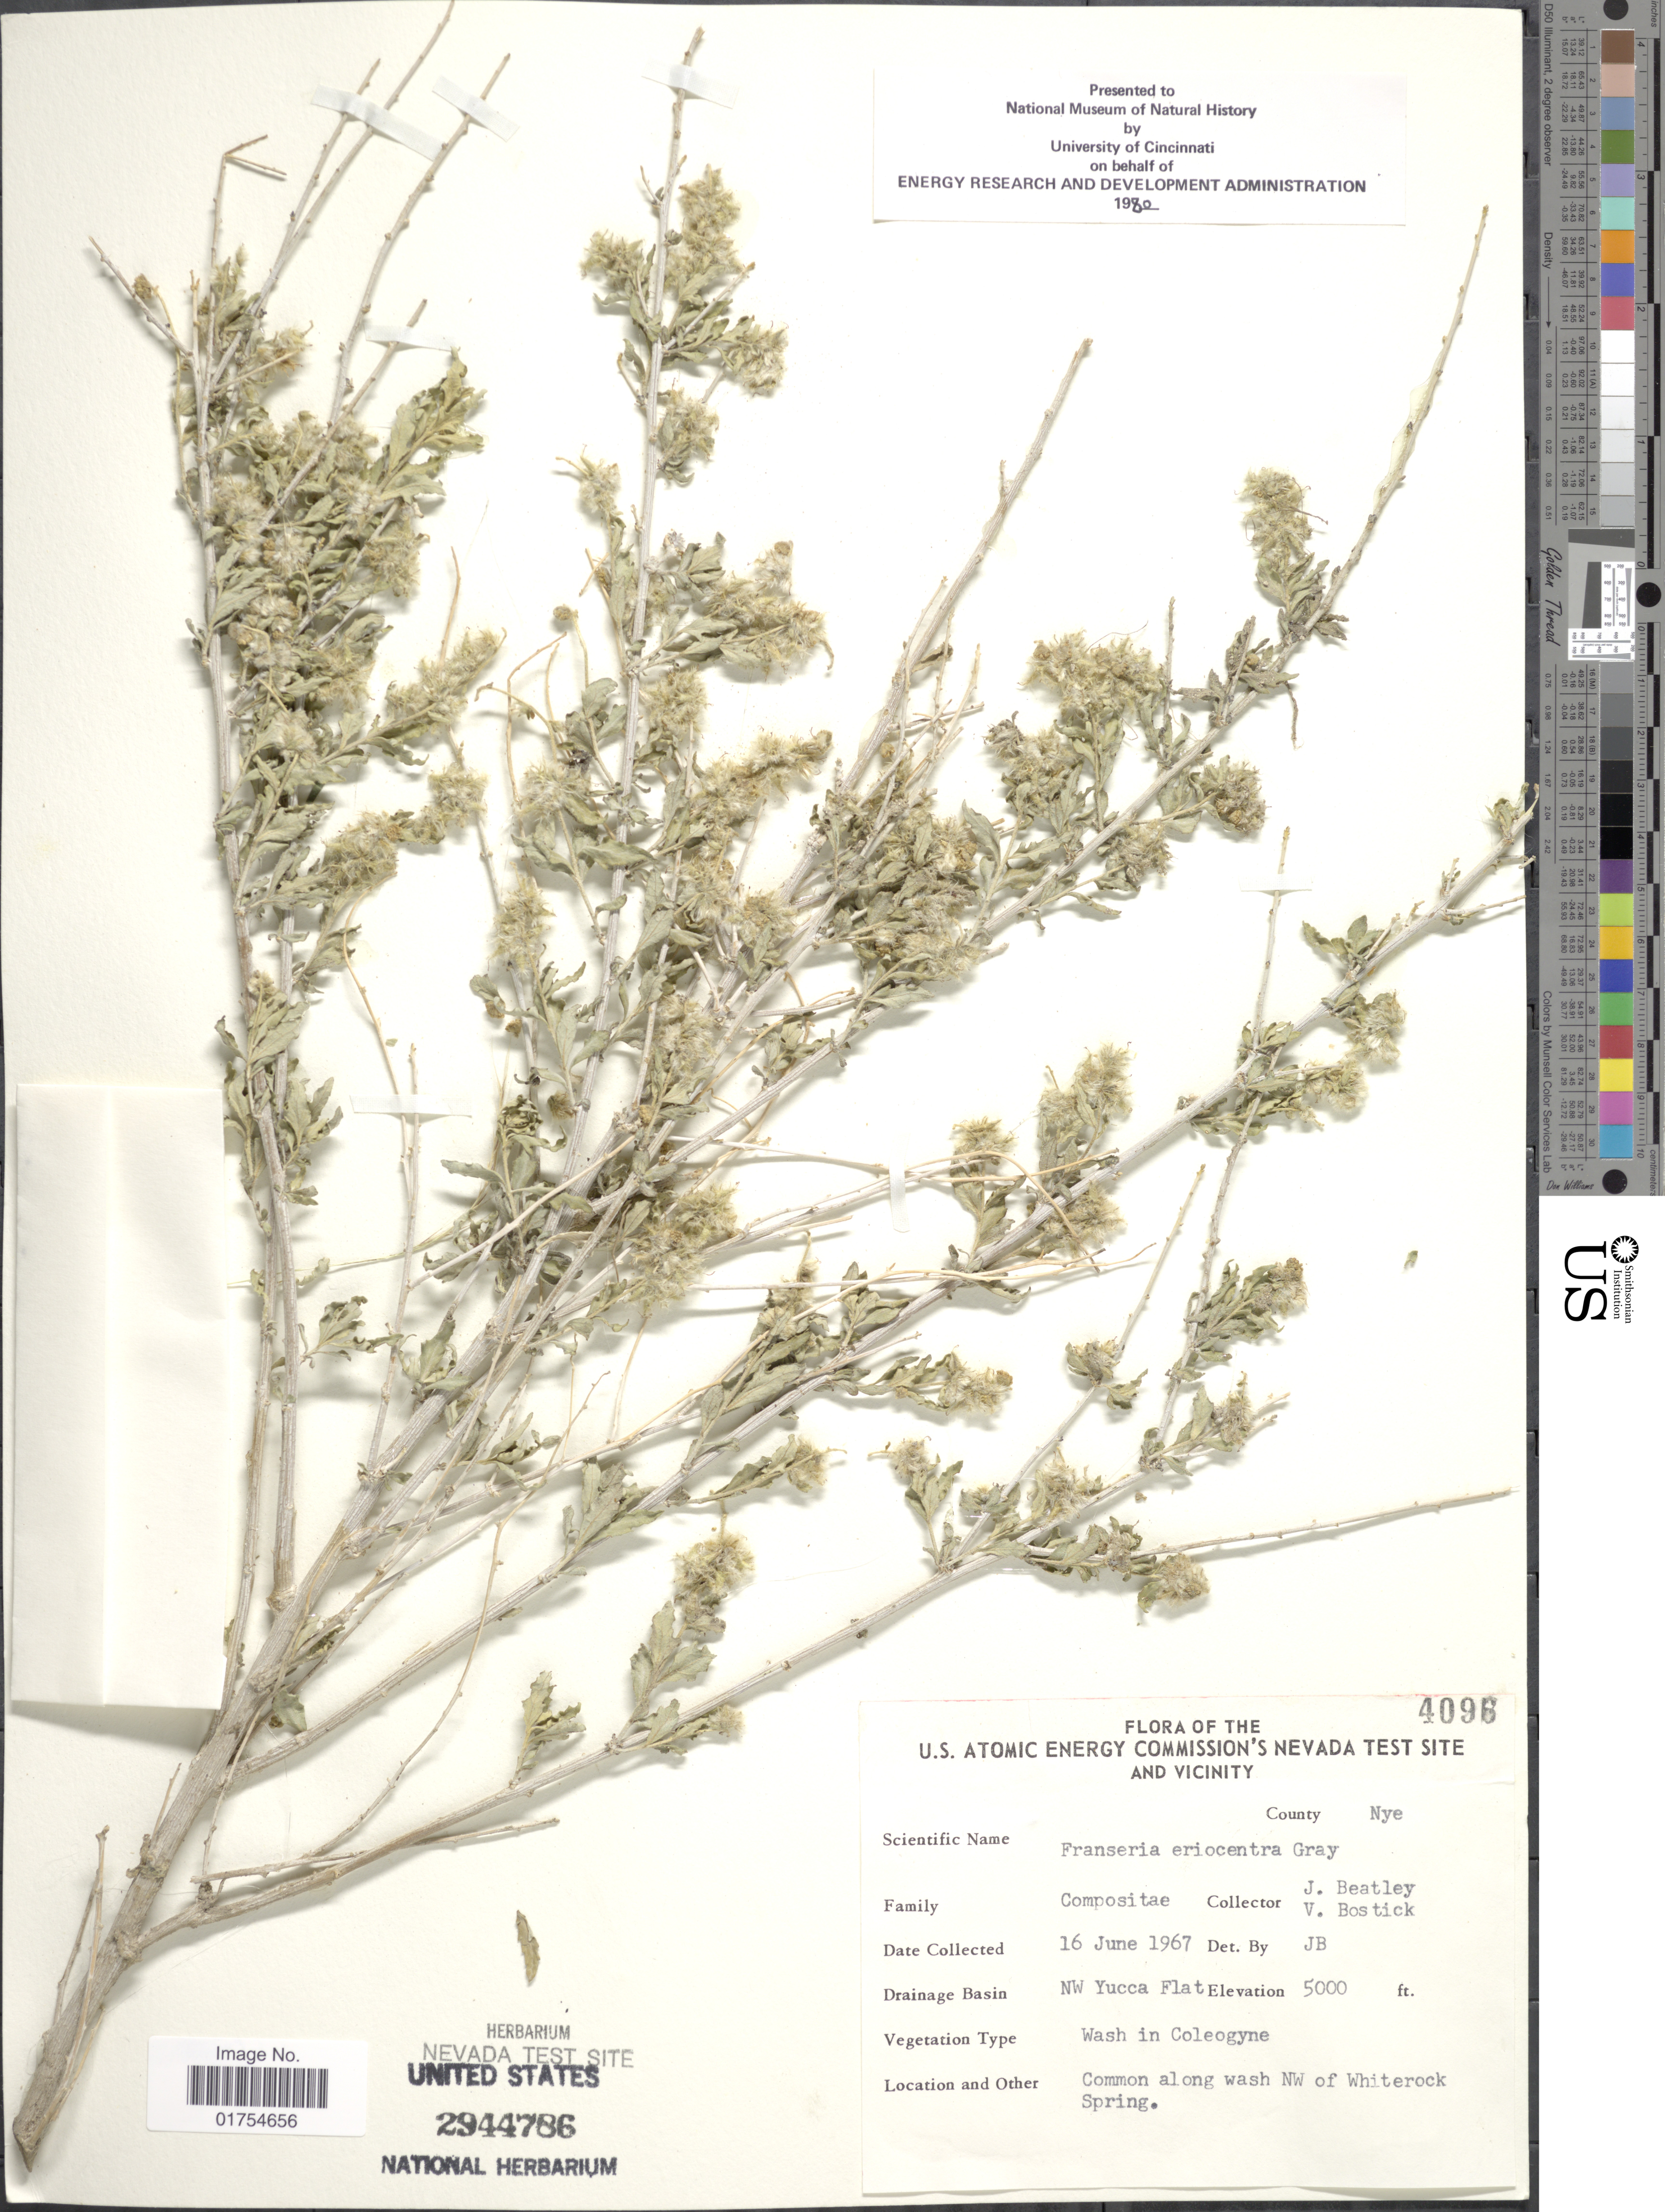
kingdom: Plantae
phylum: Tracheophyta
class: Magnoliopsida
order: Asterales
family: Asteraceae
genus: Franseria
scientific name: Franseria eriocentra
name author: A. Gray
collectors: J. C. Beatley & V. Bostick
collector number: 4096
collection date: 1967-06-16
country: United States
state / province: Nevada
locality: U.S. Atomic Energy Commission's Nevada Test Site and Vicinity. County Nye. NW Yucca Flat. Along Wash NW of Whiterock Spring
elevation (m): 1524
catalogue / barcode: US 2944786